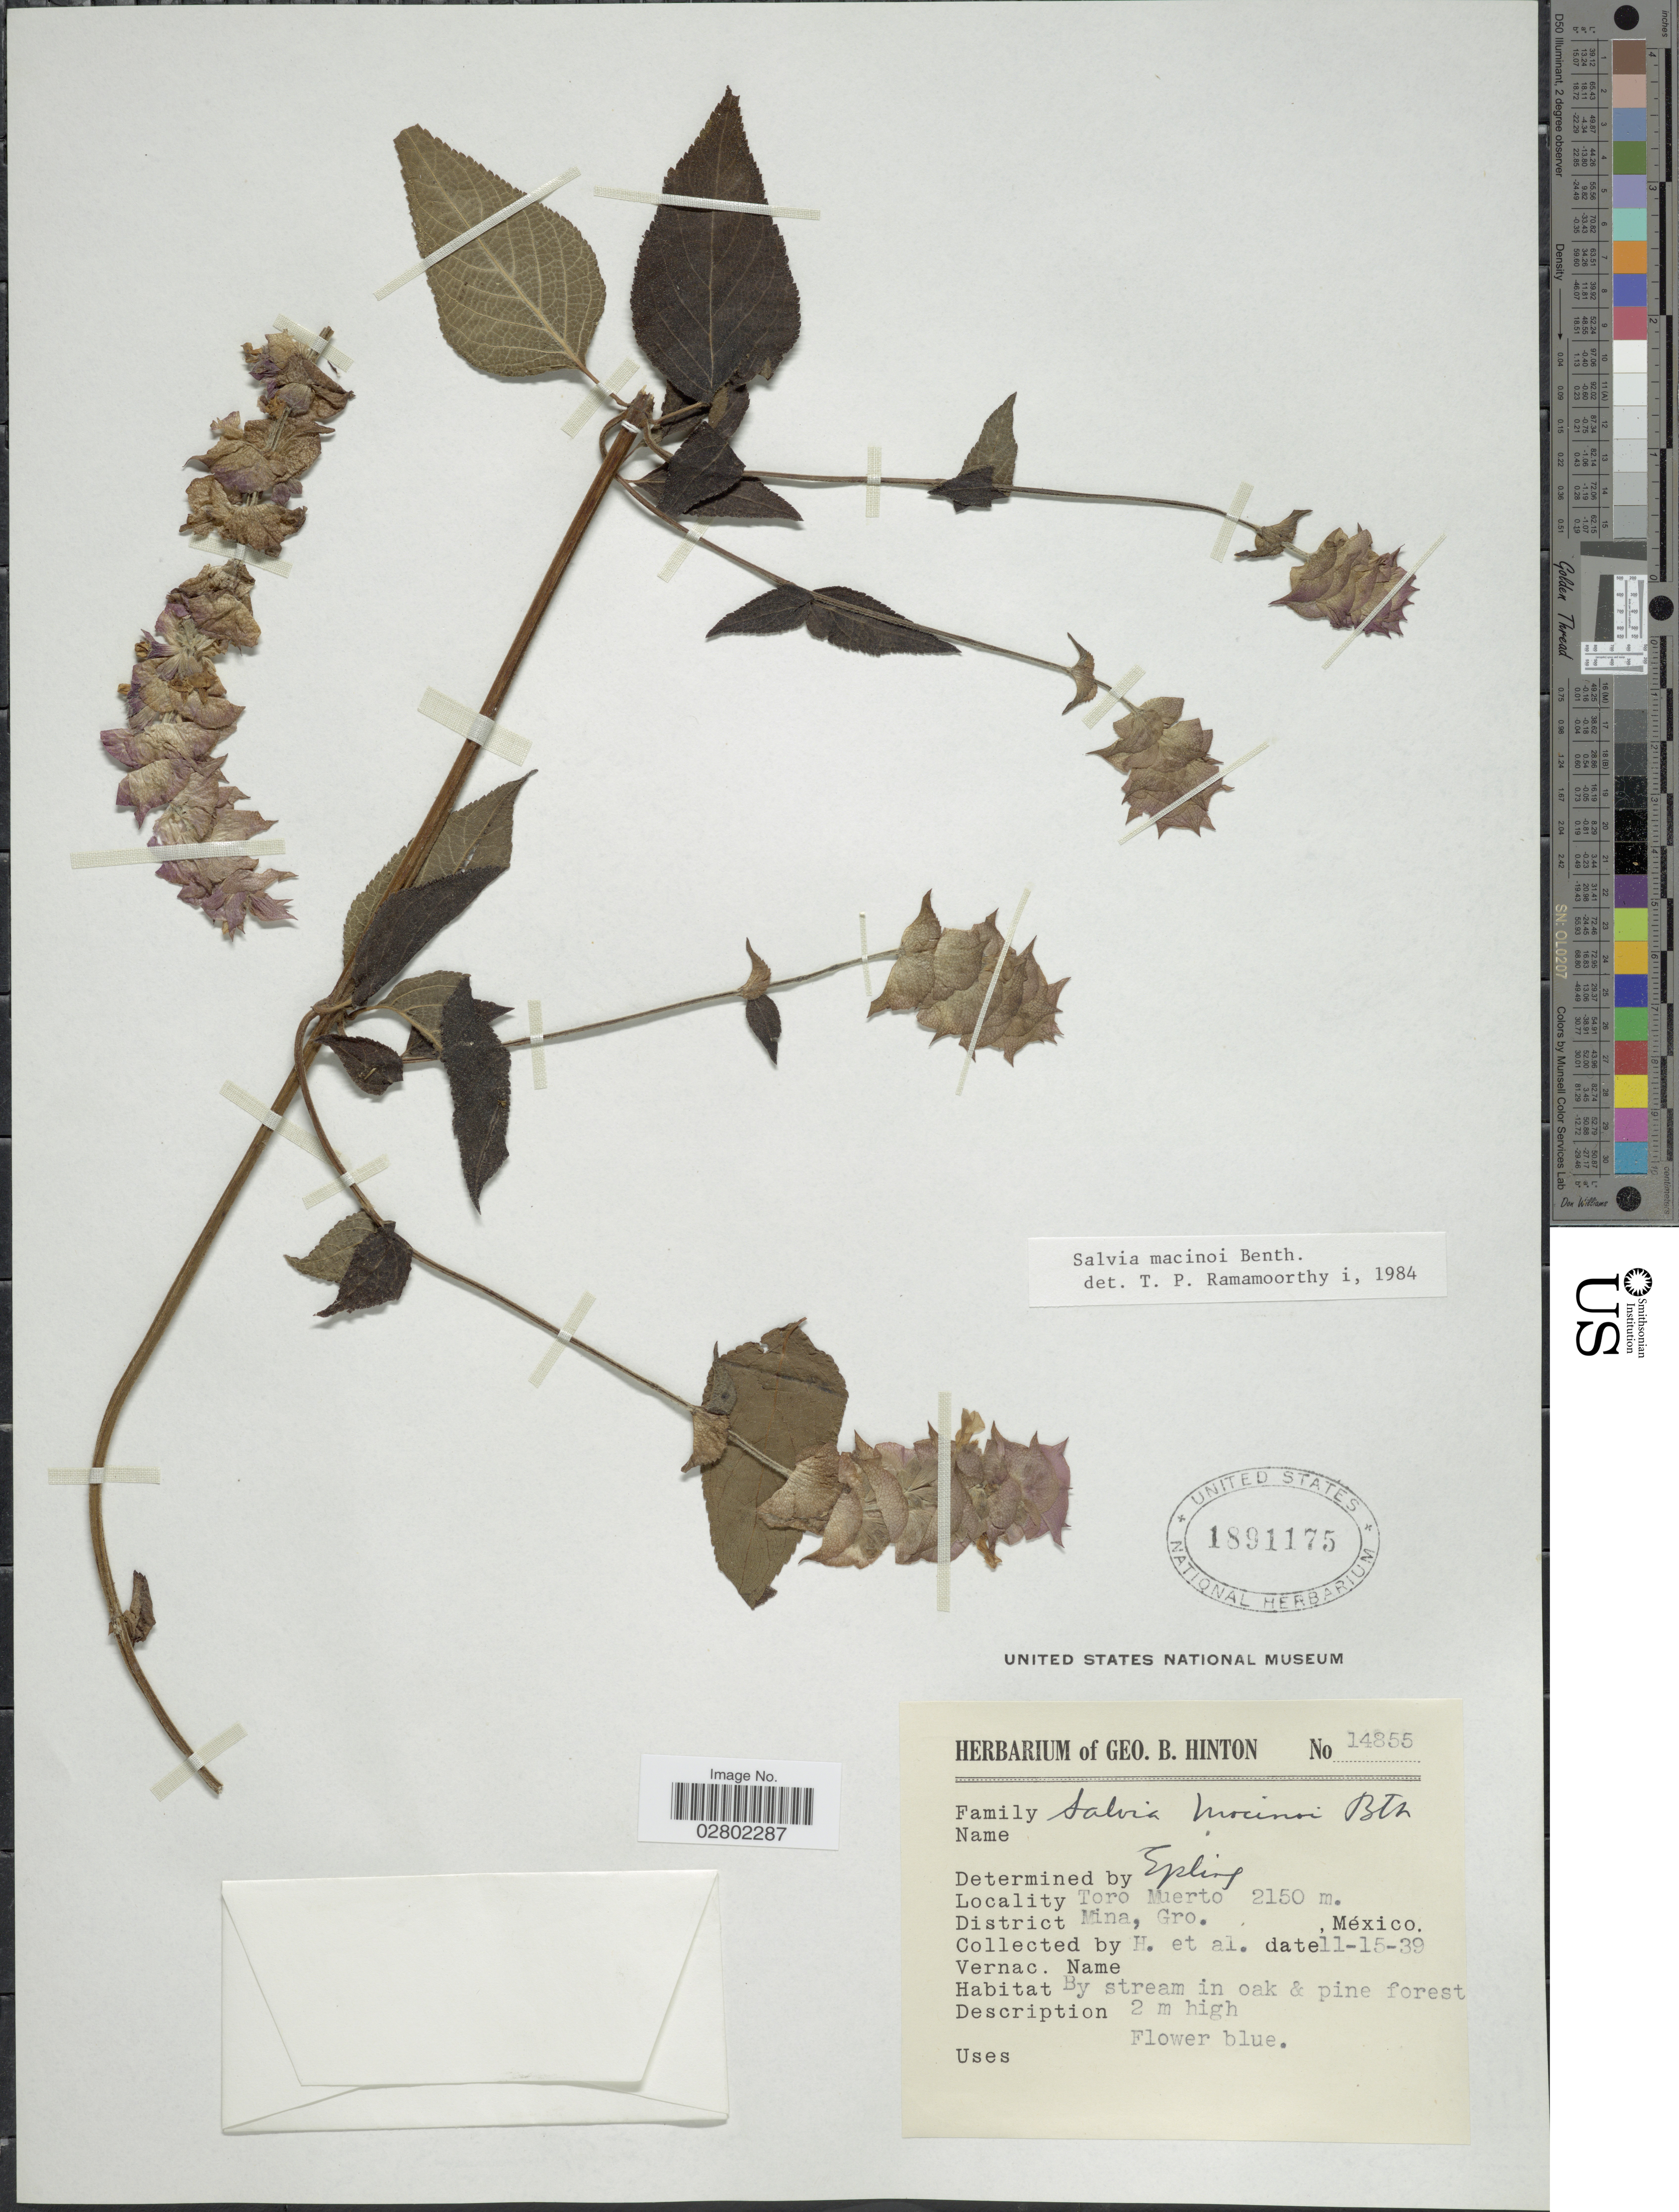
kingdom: Plantae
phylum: Tracheophyta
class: Magnoliopsida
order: Lamiales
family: Lamiaceae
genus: Salvia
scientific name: Salvia mocinoi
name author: Benth.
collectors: G. B. Hinton & et al.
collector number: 14855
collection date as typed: Transcribed d/m/y: 15/11/39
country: Mexico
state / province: Guerrero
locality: Toro Muerto, District Mina, Gro.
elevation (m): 2150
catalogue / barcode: US 1891175